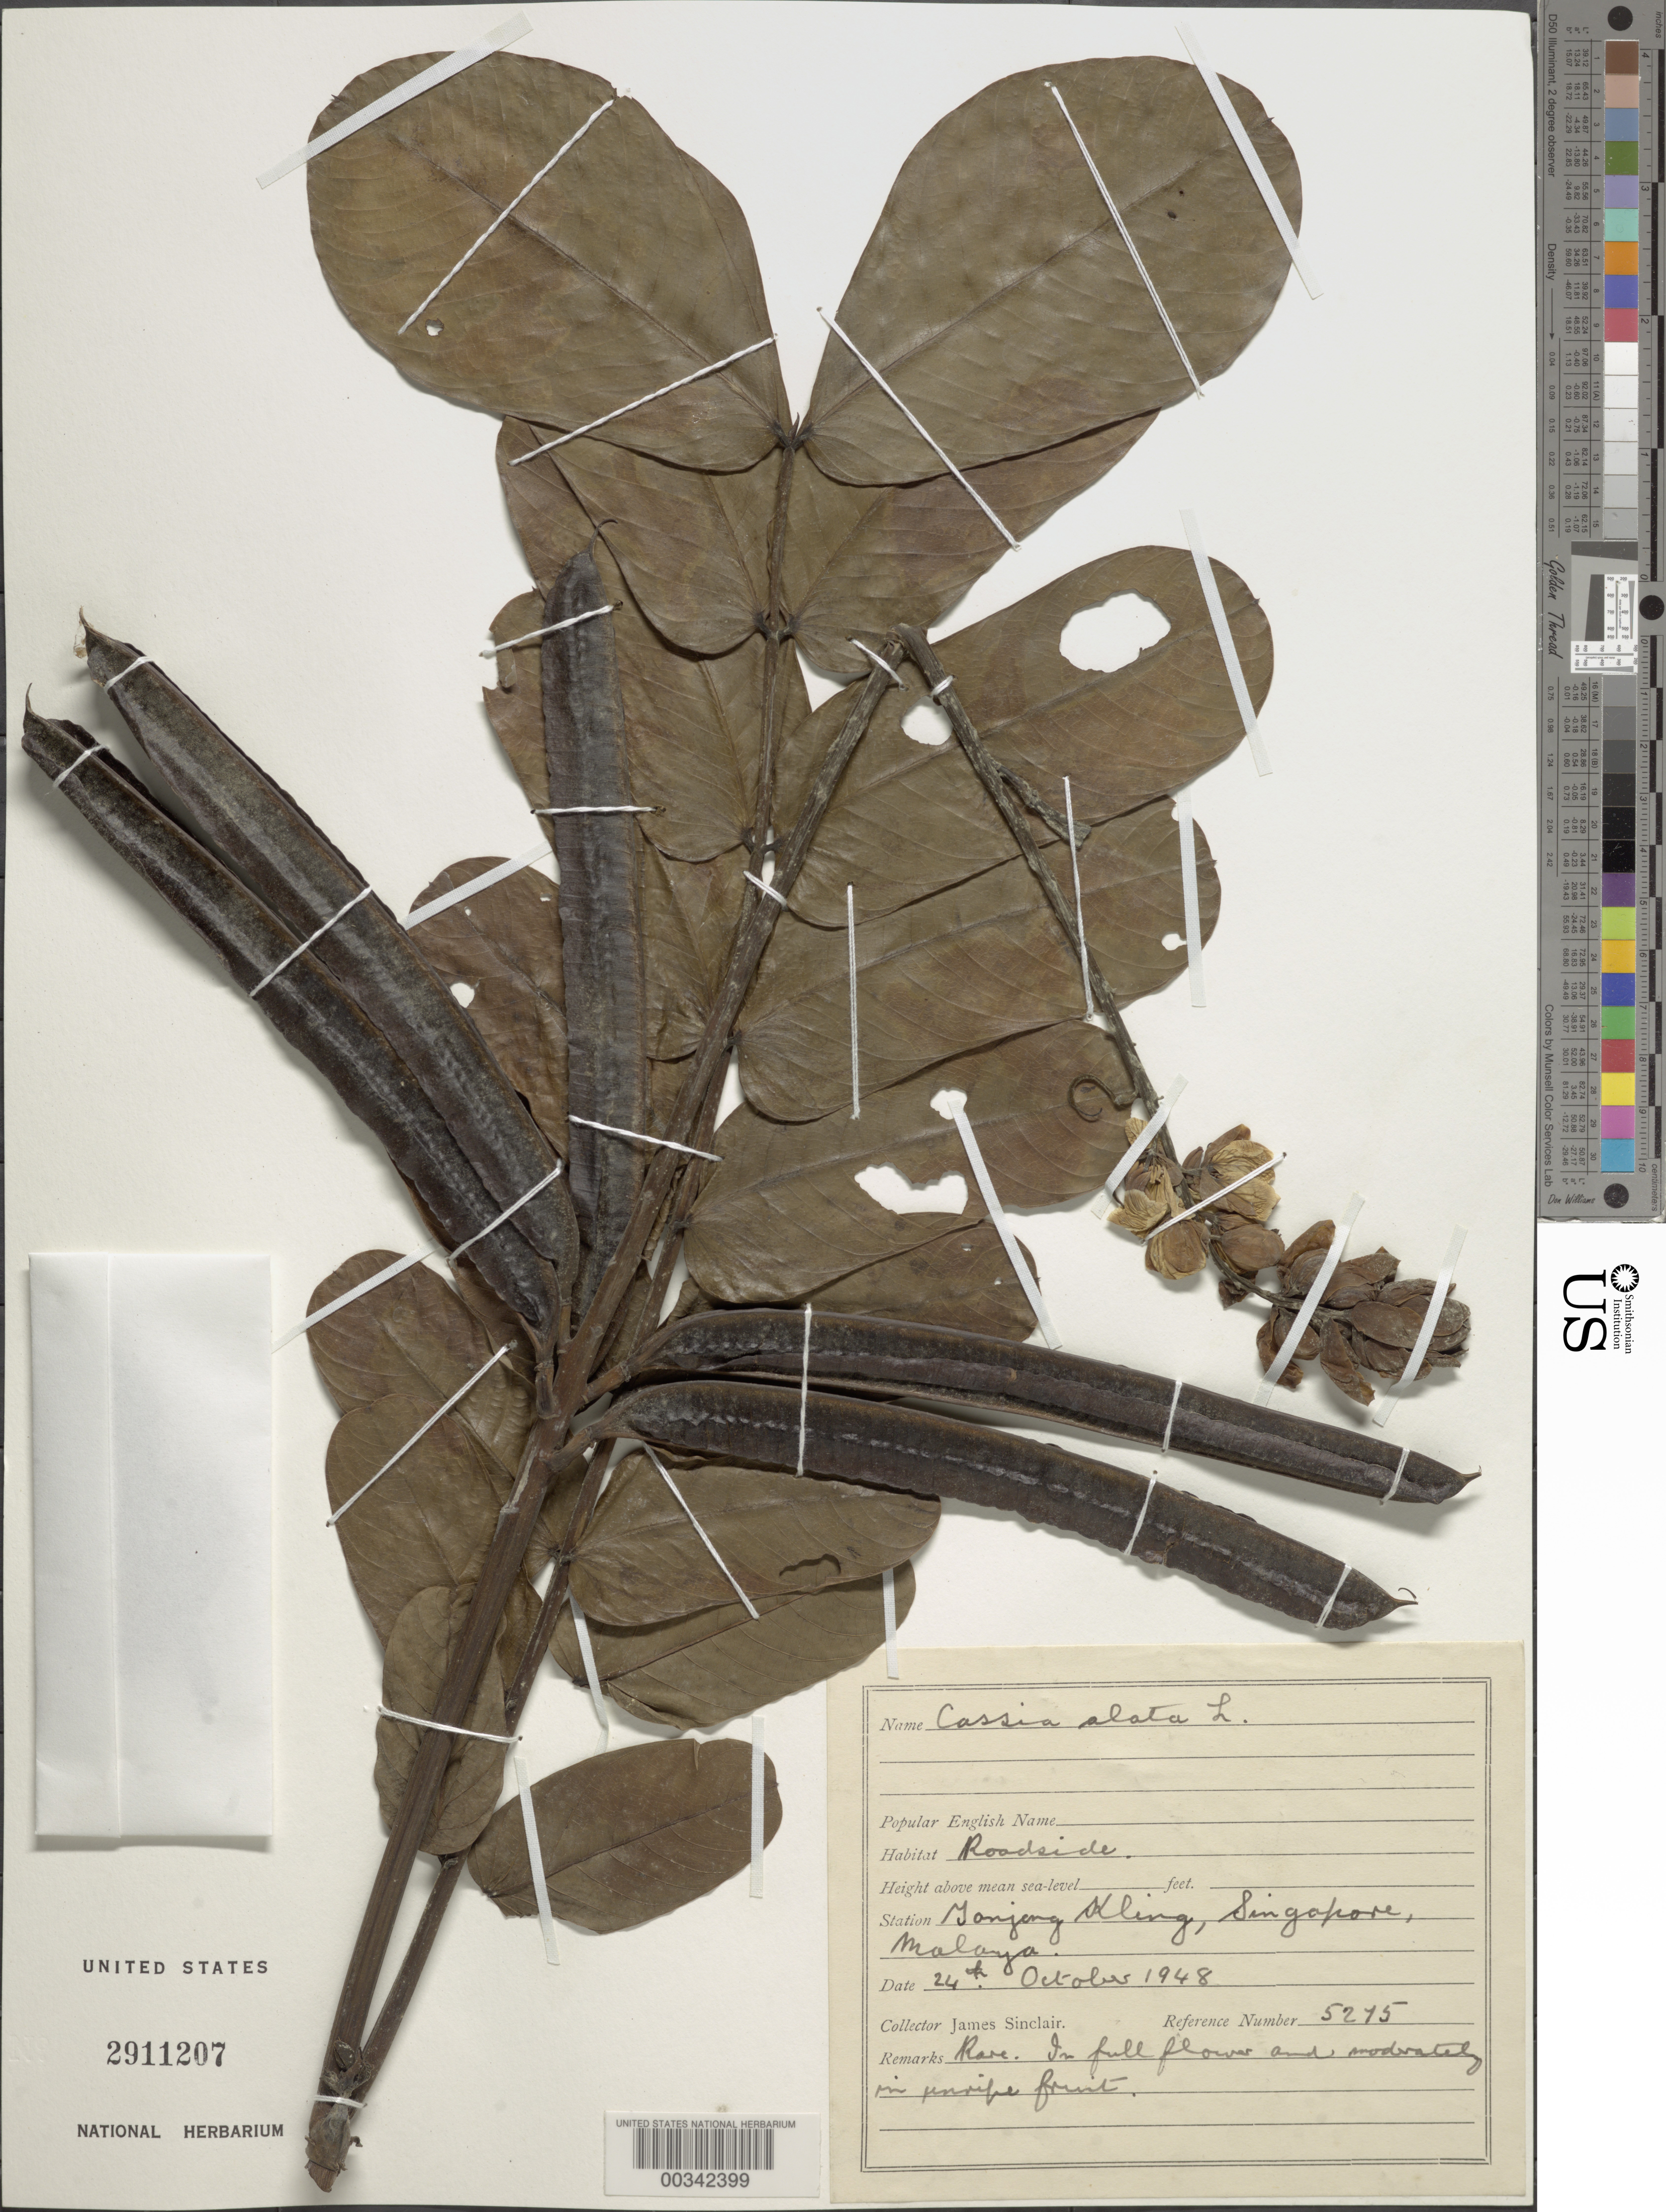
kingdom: Plantae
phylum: Tracheophyta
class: Magnoliopsida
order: Fabales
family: Fabaceae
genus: Senna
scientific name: Senna alata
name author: (L.) Roxb.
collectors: J. Sinclair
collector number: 5215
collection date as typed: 24 Oct 1948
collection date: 1948-10-24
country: Singapore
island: Singapore Island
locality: Ganjang kling [Malay Peninsula]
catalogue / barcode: US 2911207